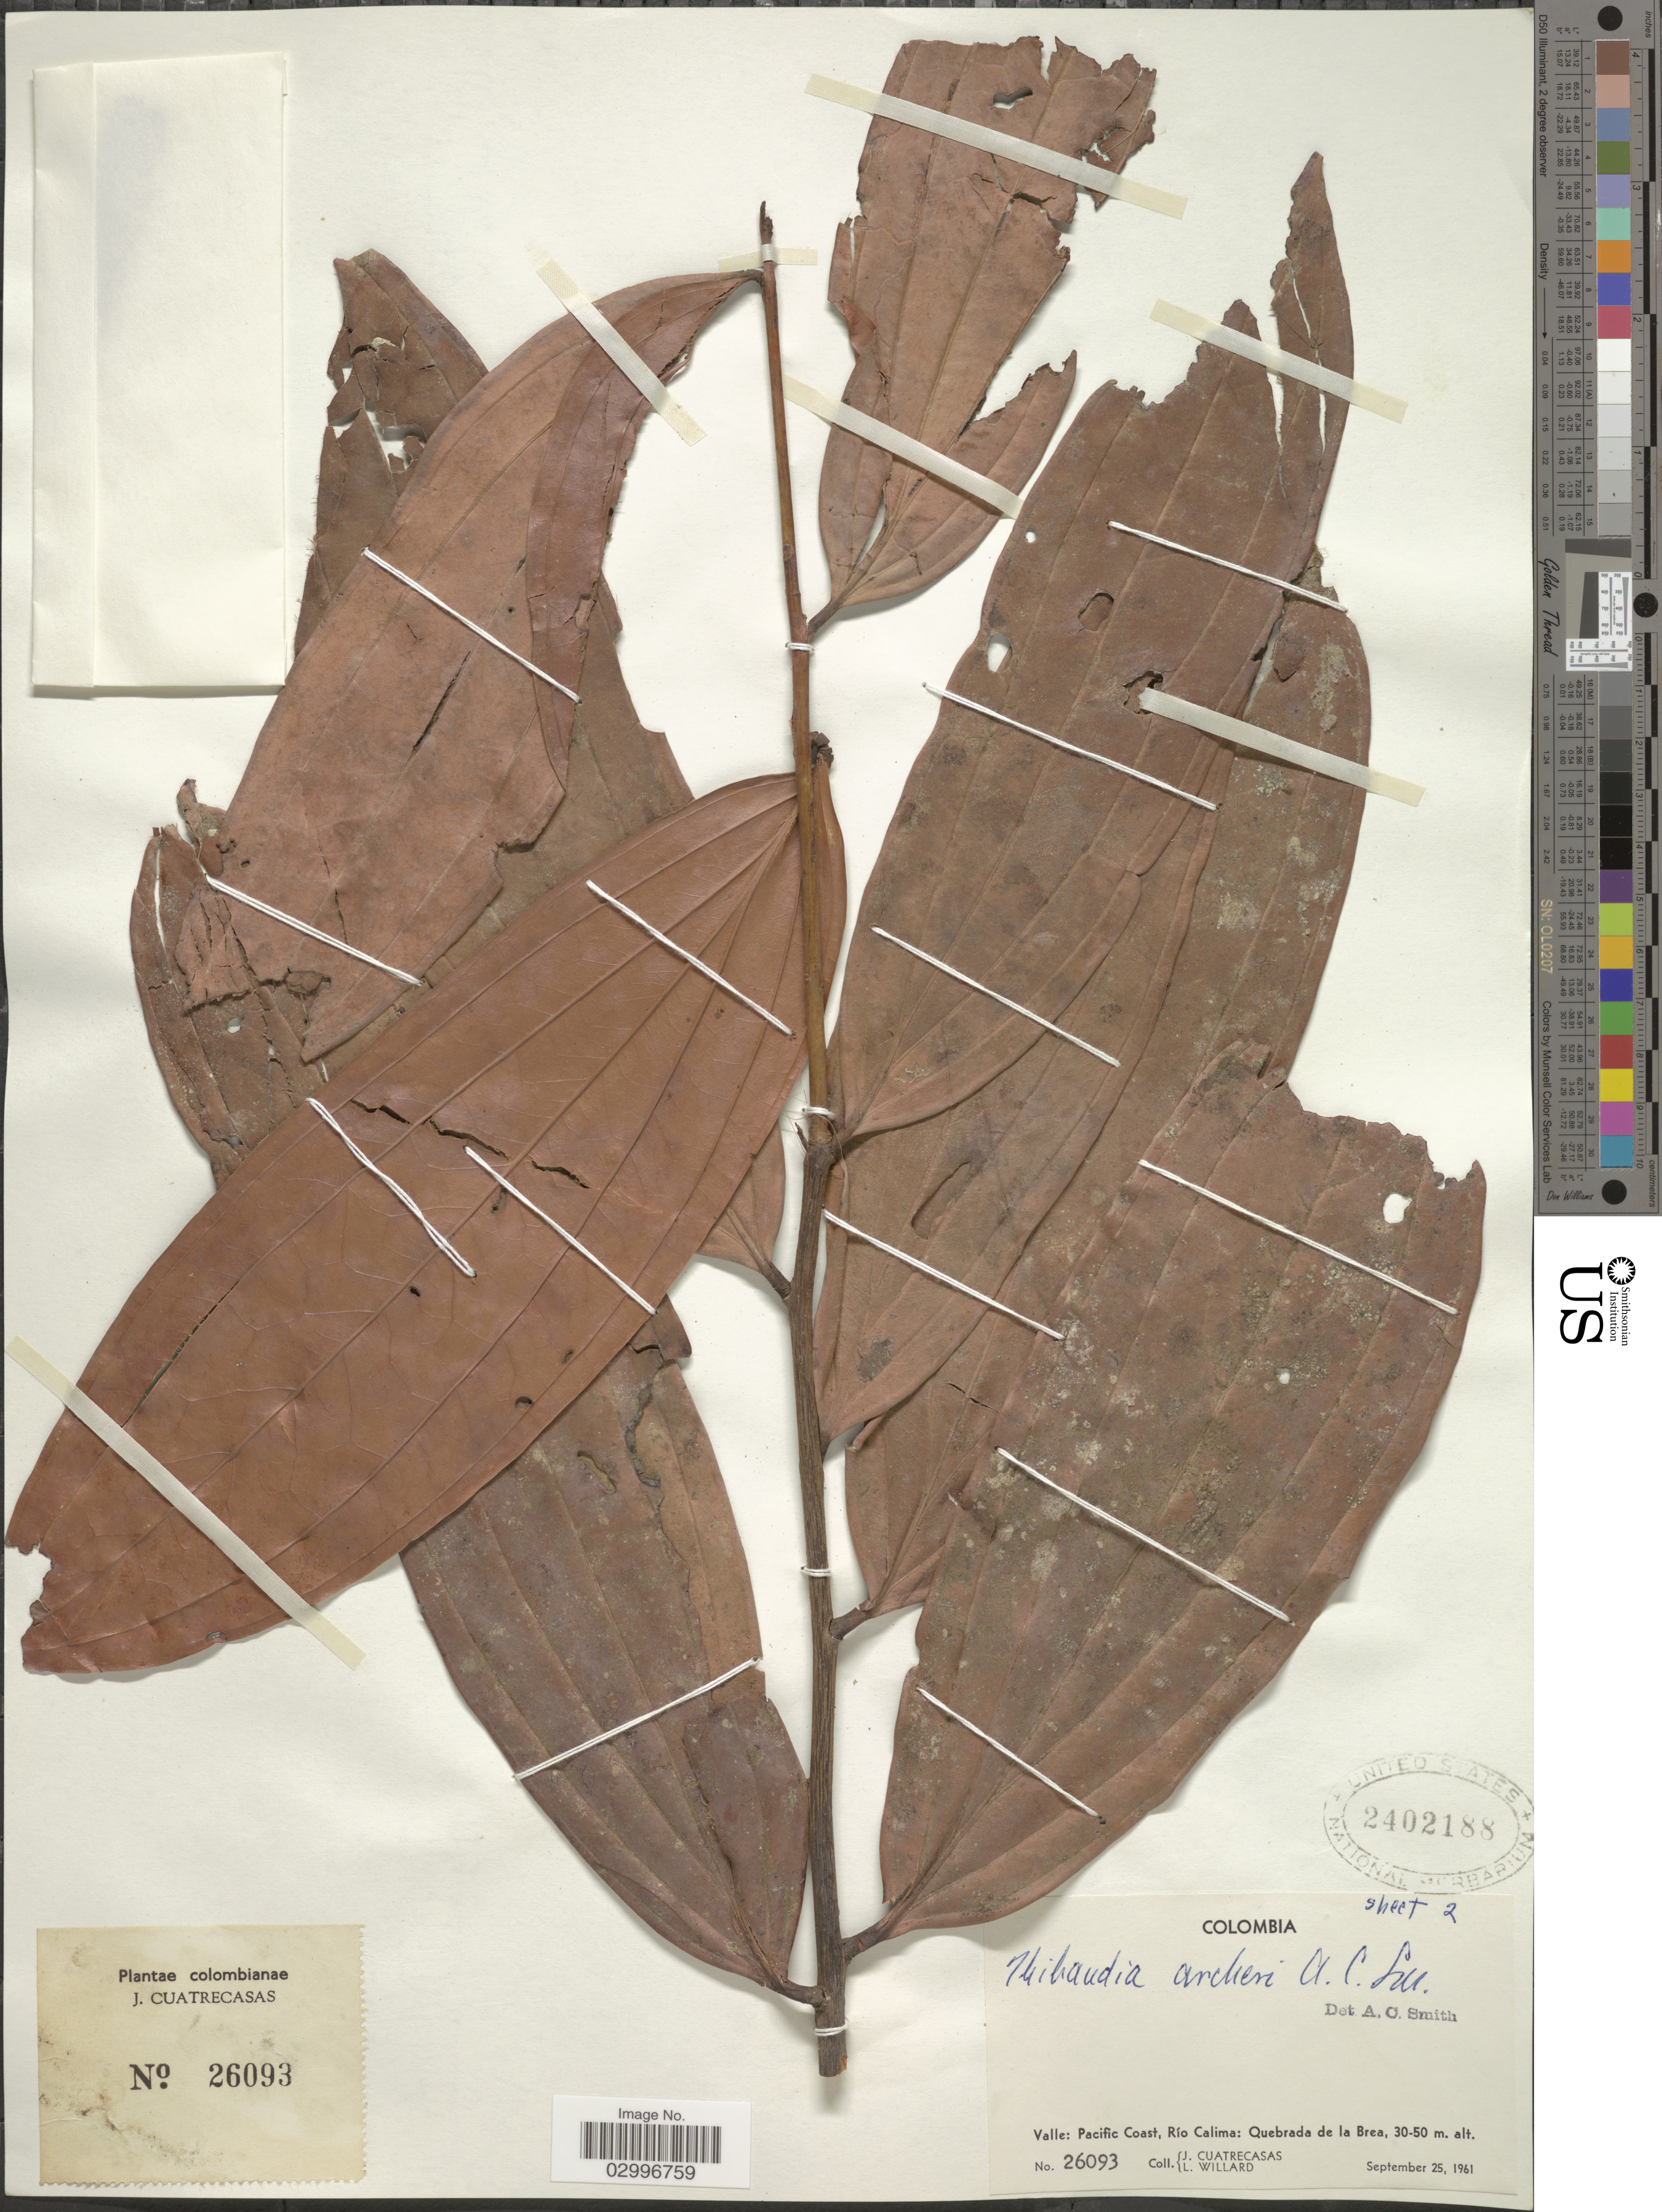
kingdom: Plantae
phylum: Tracheophyta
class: Magnoliopsida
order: Ericales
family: Ericaceae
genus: Thibaudia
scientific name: Thibaudia archeri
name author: A.C. Sm.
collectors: J. Cuatrecasas & L. Willard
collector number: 26093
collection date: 1961-09-25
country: Colombia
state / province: Valle del Cauca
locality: Valle: Pacific Coast, Río Calima: Quebrada de la Brea.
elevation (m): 30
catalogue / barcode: US 2402188